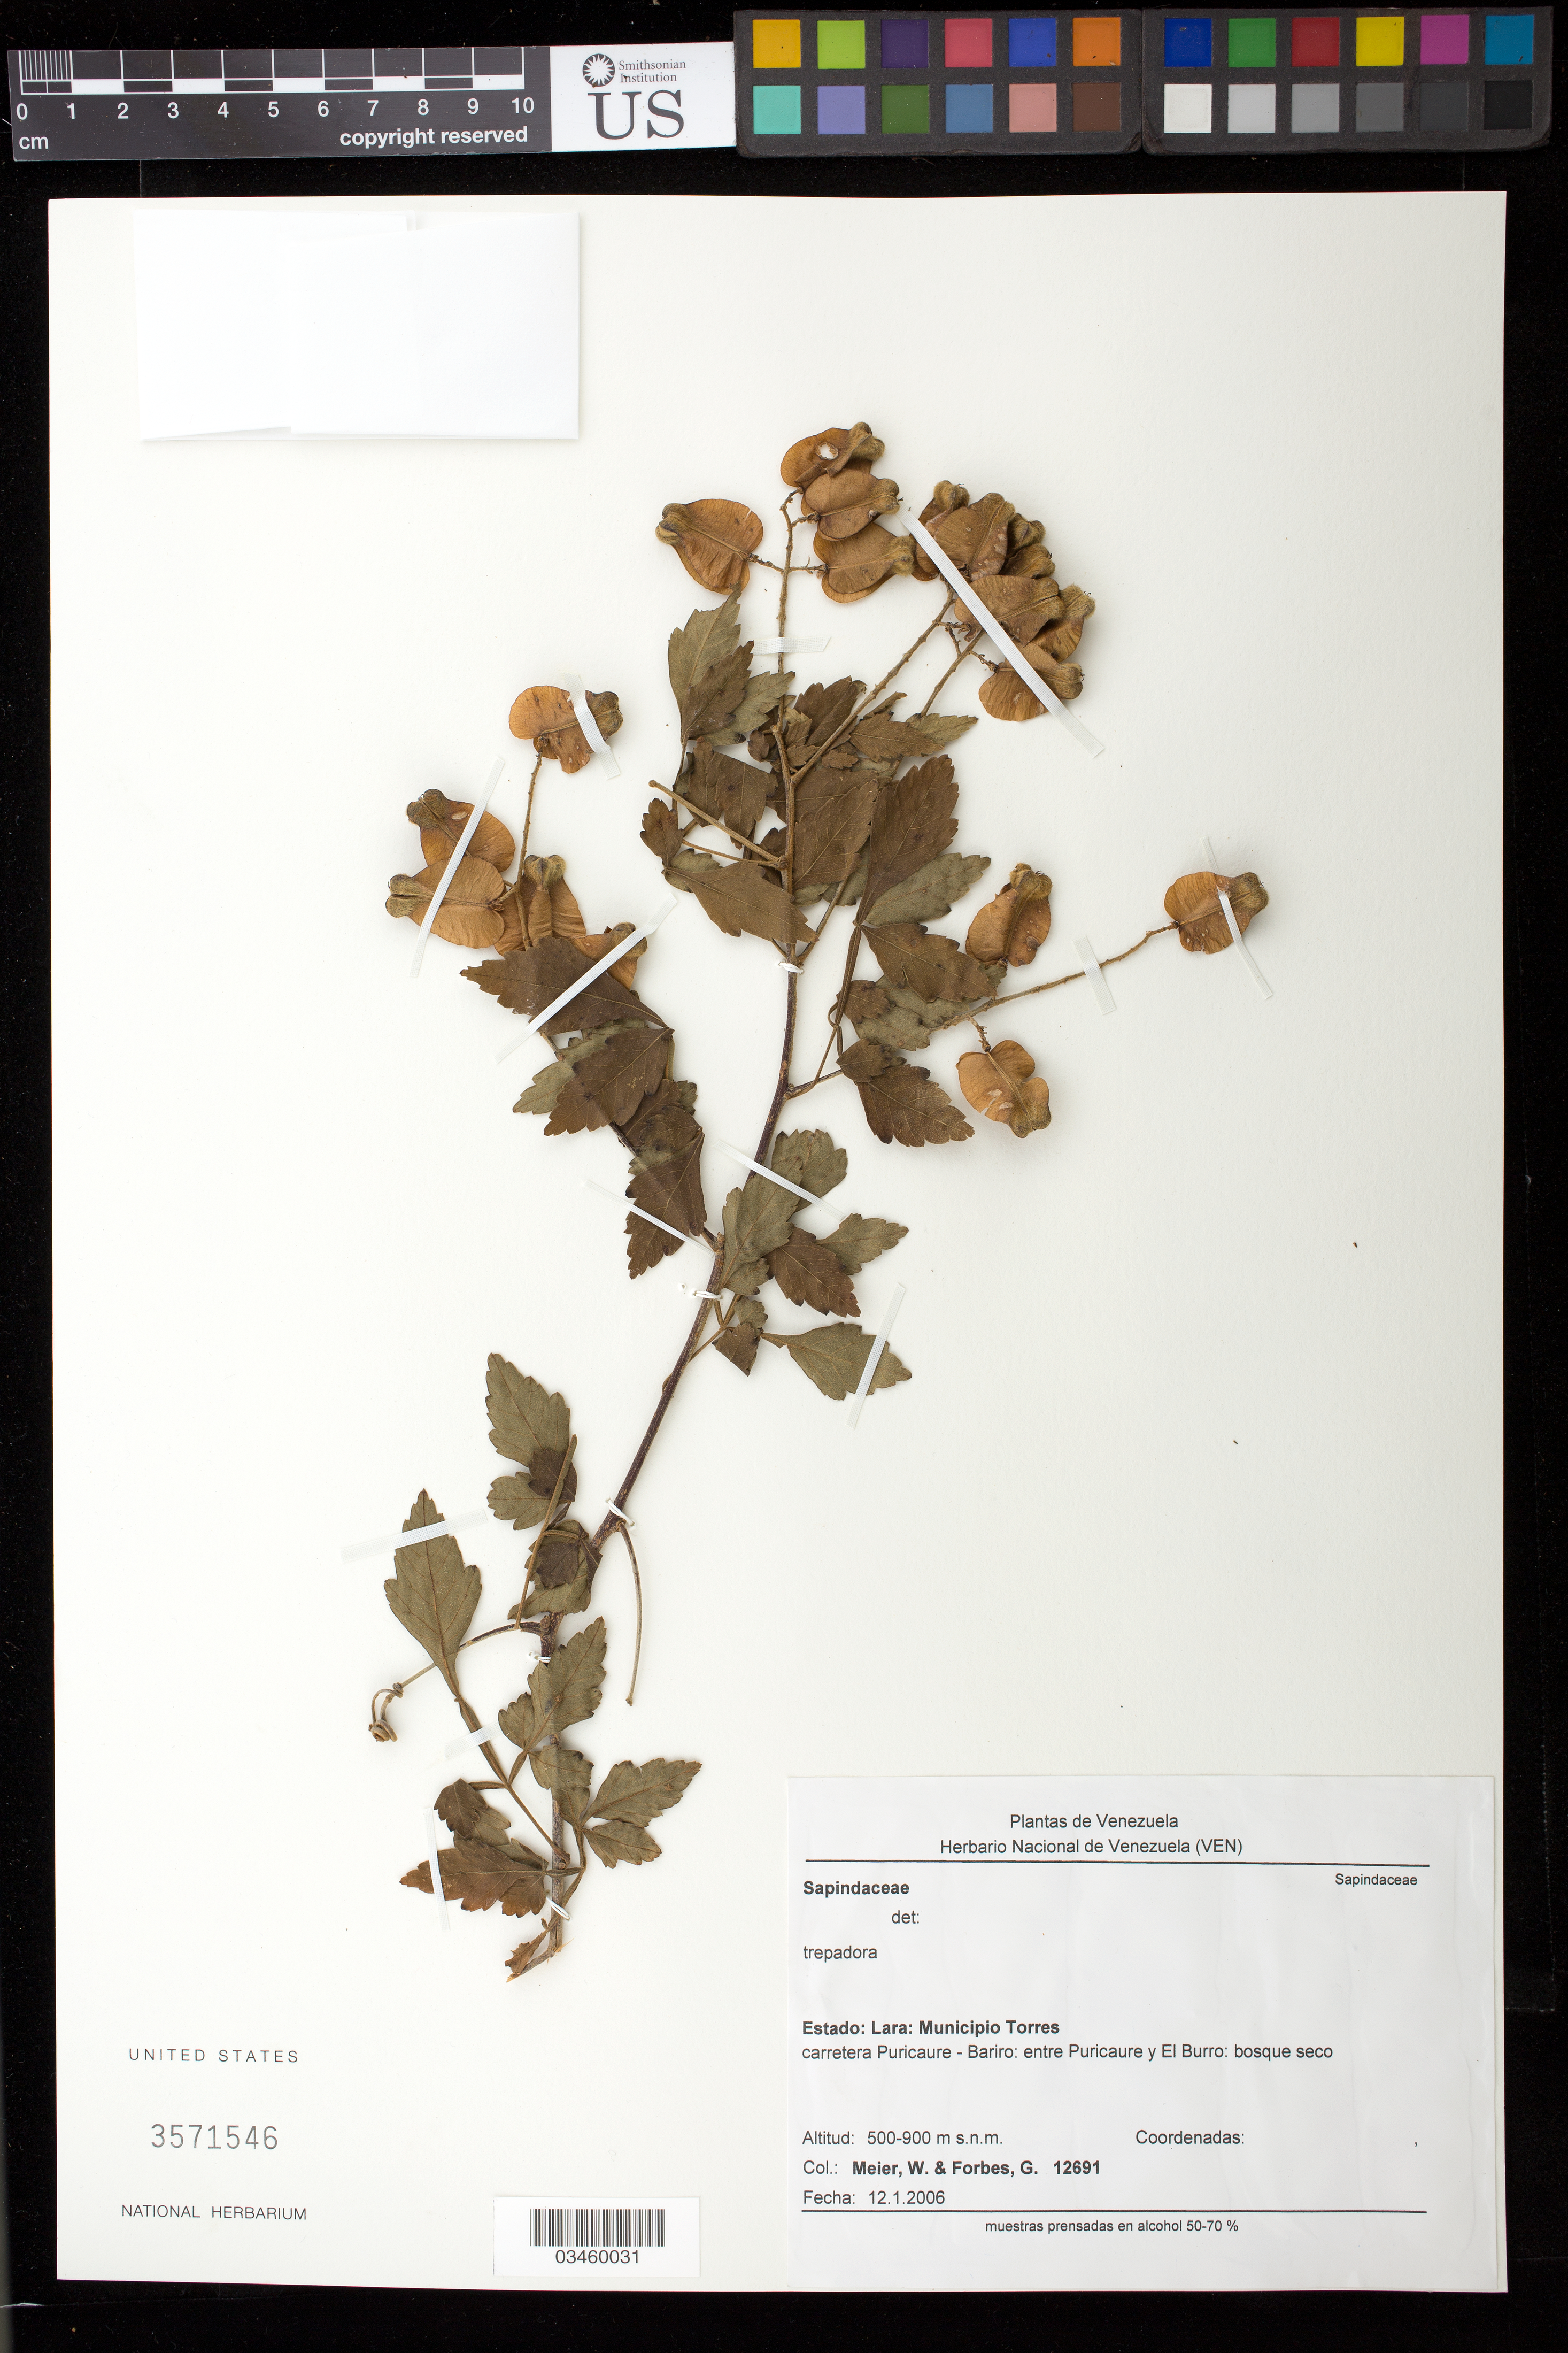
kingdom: Plantae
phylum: Tracheophyta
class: Magnoliopsida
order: Sapindales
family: Sapindaceae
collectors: W. Meier & G. Forbes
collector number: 12691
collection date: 2006-01-12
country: Venezuela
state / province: Lara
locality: Municipio Torres, carretera Puricaure, Bariro: entre Puricaure y El Burro: bosque seco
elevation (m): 500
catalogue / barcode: US 3571546